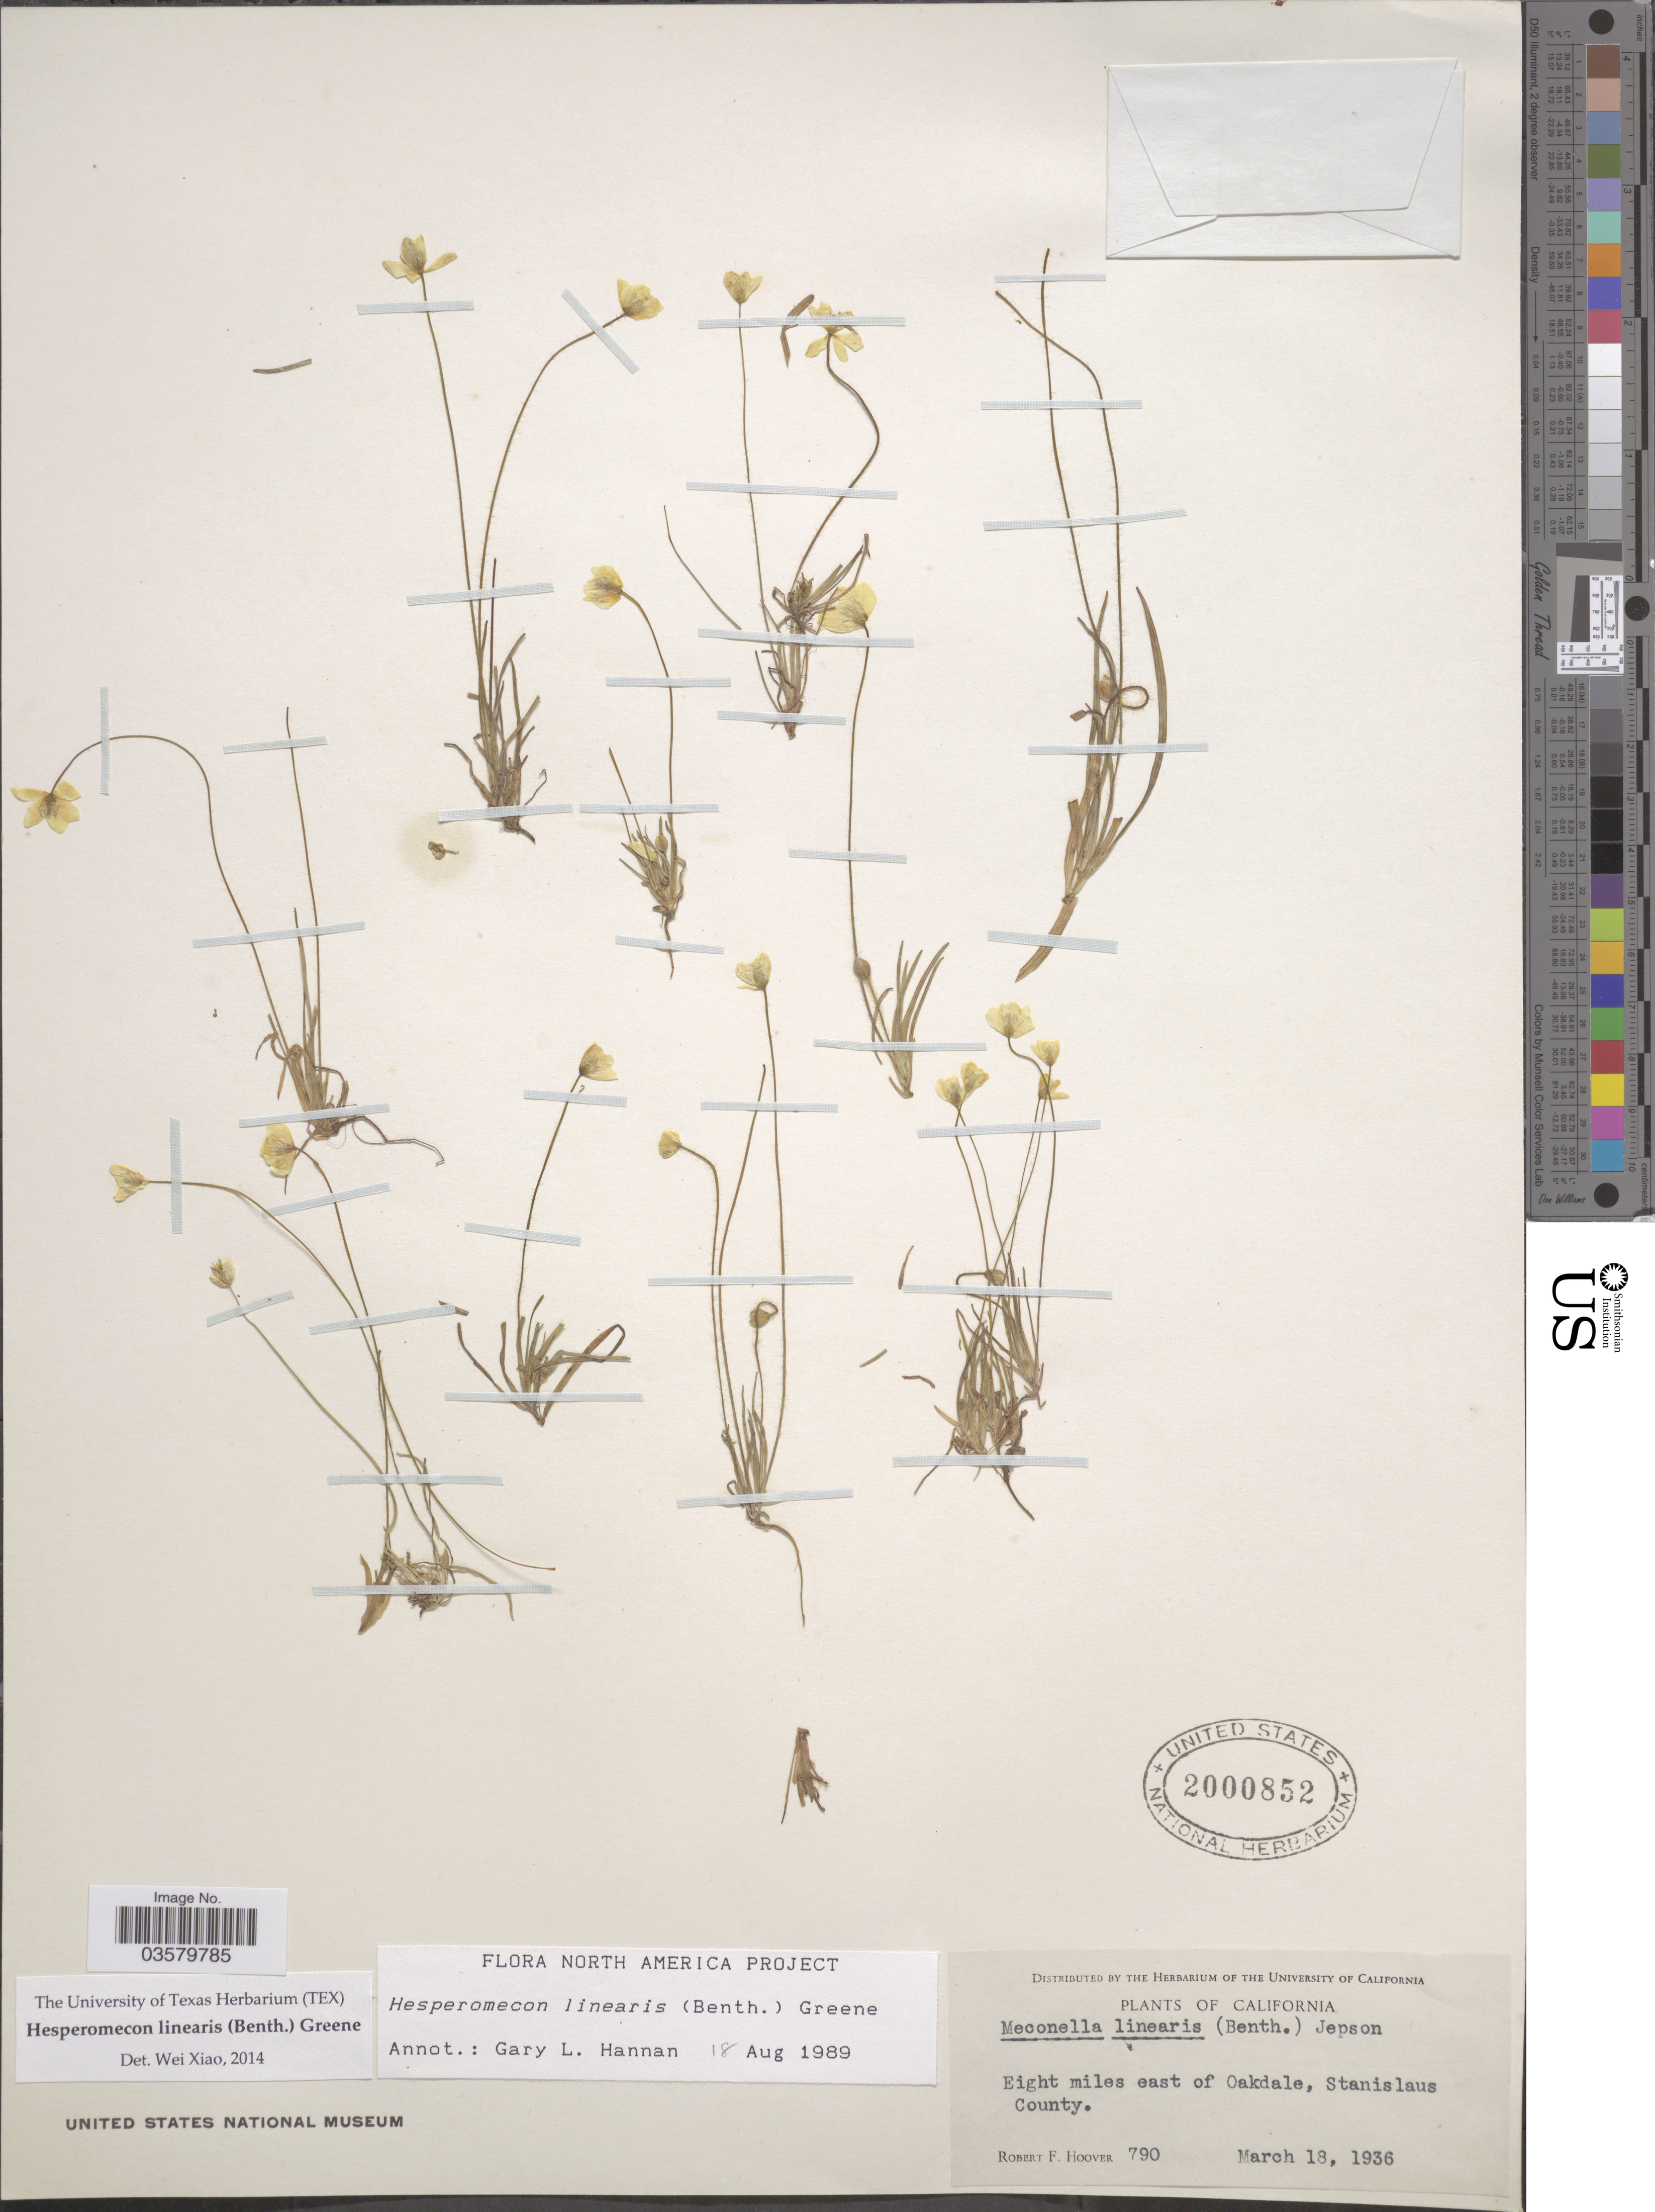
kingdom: Plantae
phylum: Tracheophyta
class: Magnoliopsida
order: Ranunculales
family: Papaveraceae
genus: Platystigma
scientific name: Platystigma lineare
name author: Benth.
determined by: Strong, M. T., (US), Smithsonian Institution - National Museum of Natural History (UNITED STATES)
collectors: R. F. Hoover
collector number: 790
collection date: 1936-03-18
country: United States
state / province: California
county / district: Stanislaus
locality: Eight miles east of Oakdale, Stanislaus County.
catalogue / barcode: US 2000852